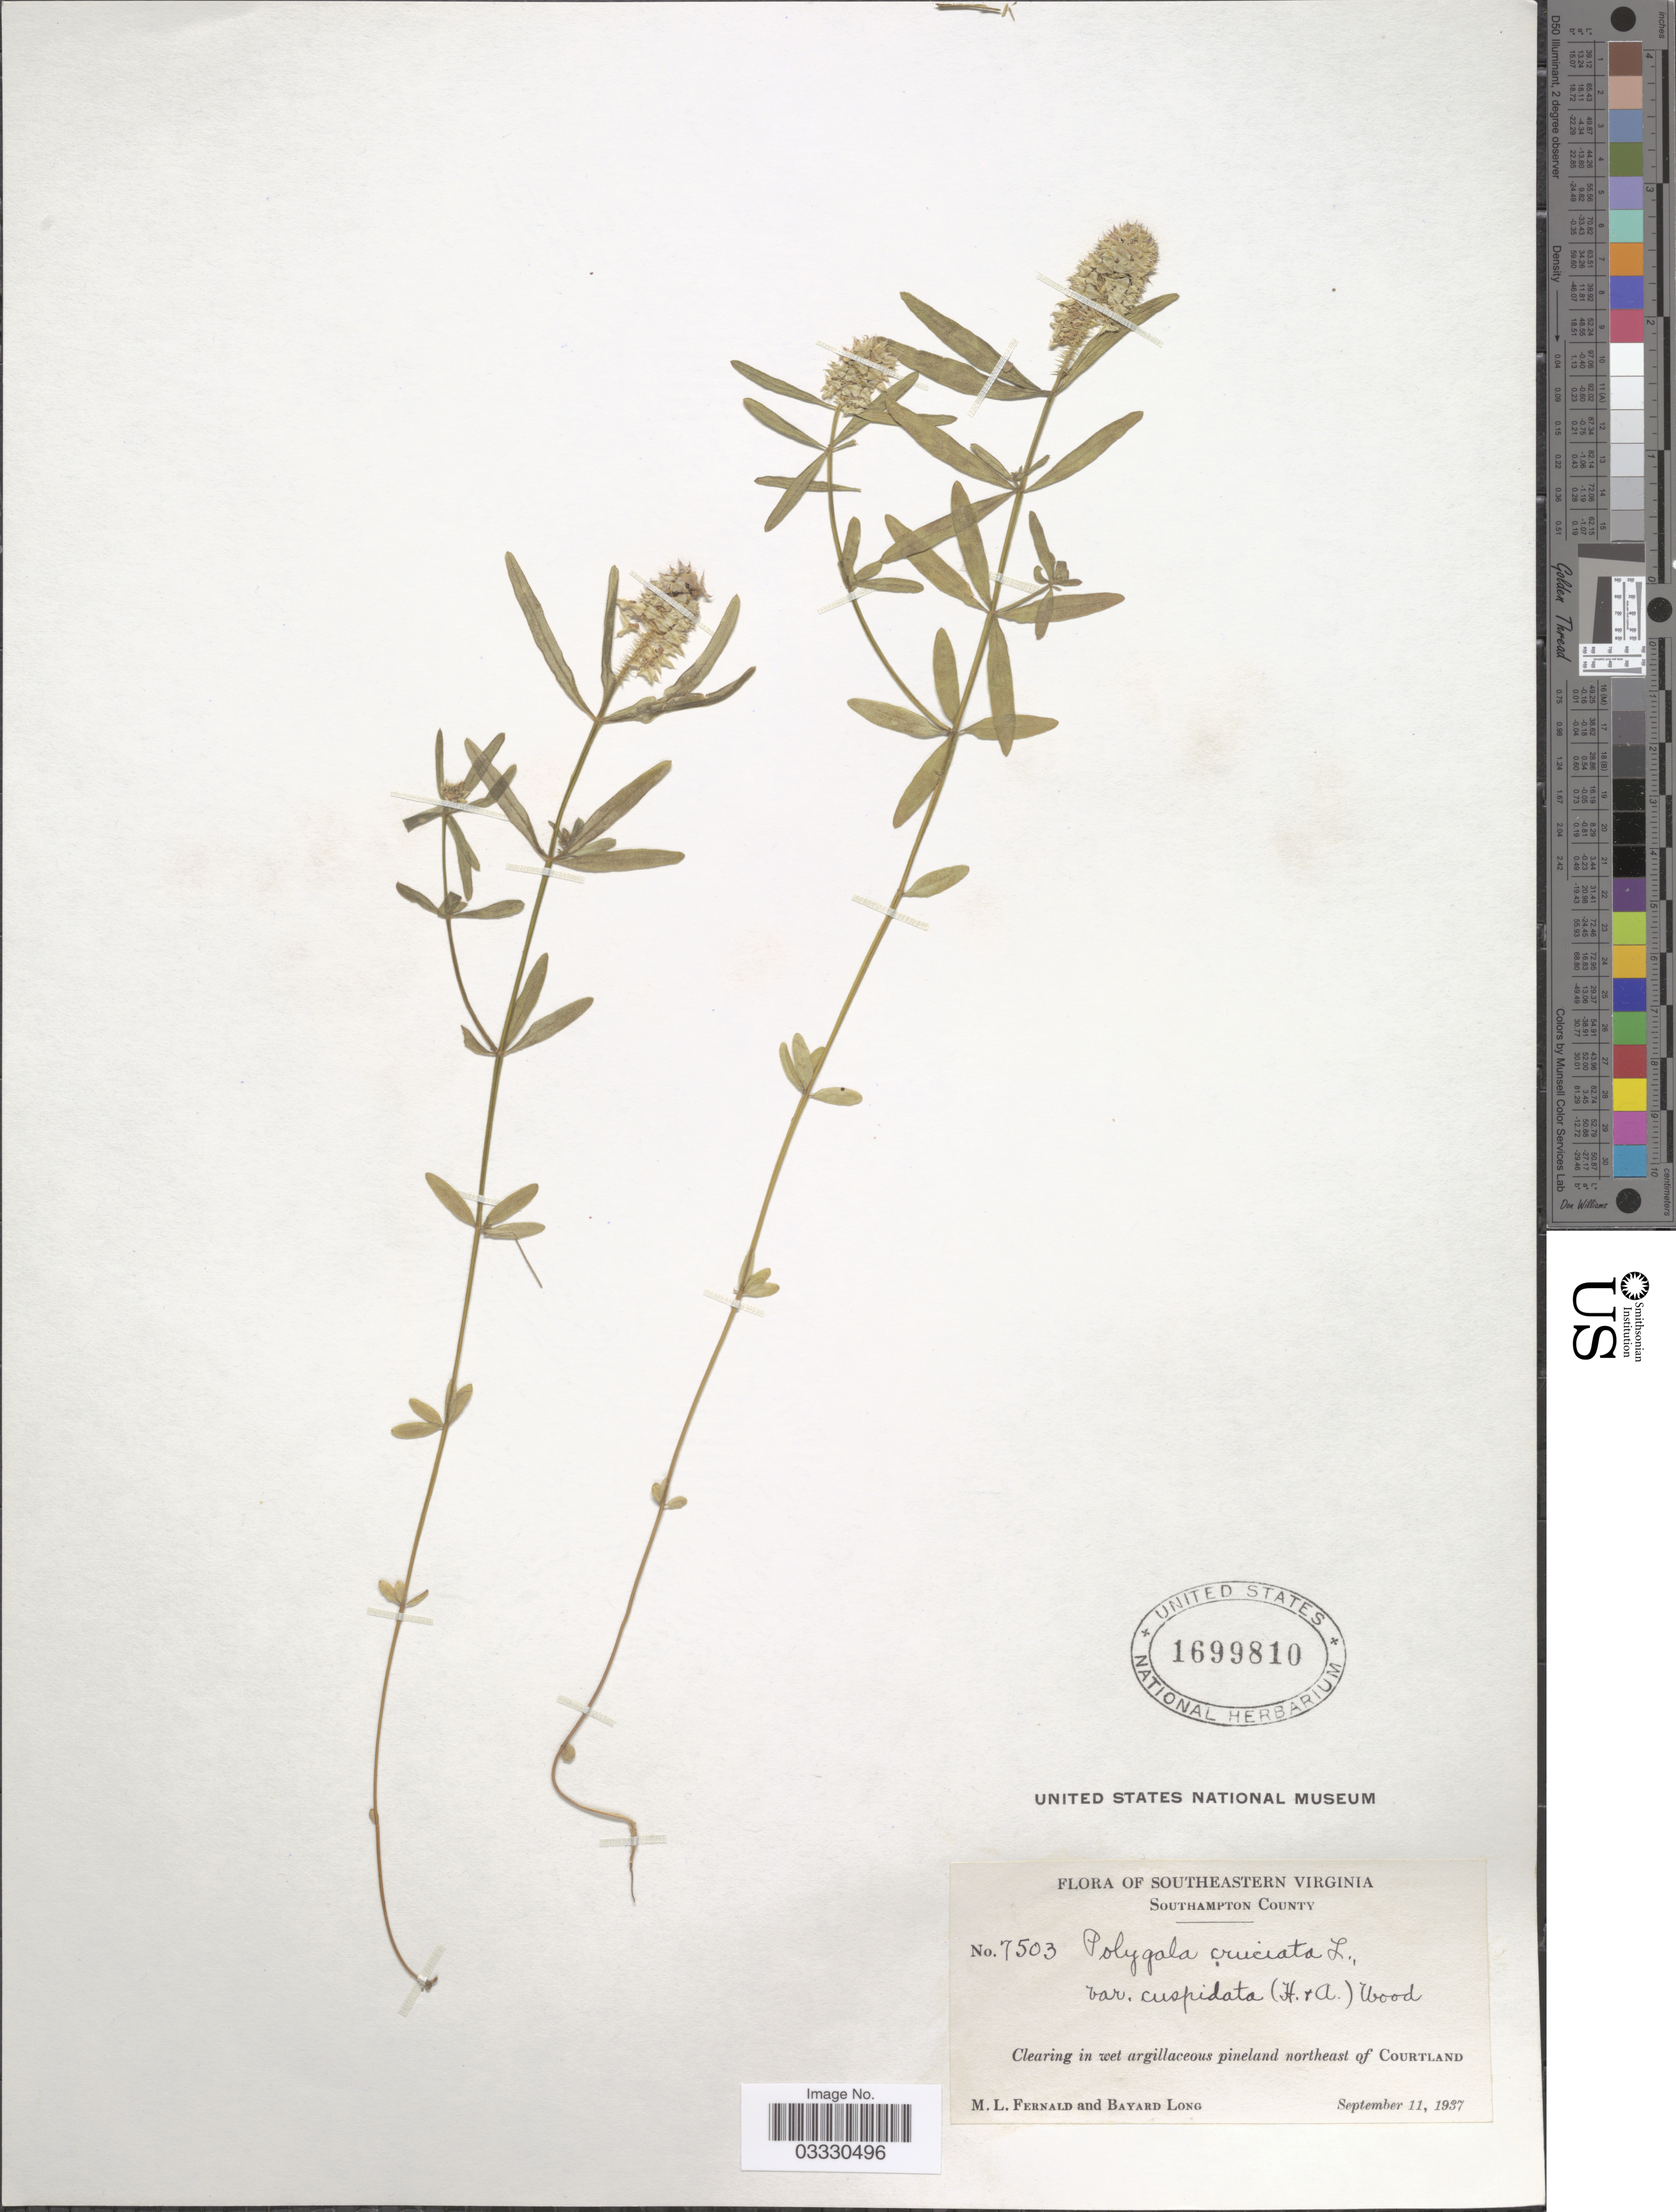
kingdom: Plantae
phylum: Tracheophyta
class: Magnoliopsida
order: Fabales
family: Polygalaceae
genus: Polygala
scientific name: Polygala cruciata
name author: L.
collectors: M. L. Fernald & B. Long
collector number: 7503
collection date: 1937-09-11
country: United States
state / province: Virginia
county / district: Southampton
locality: Southeastern Virginia. Southampton County. Clearing in wet argillaceous pineland northeast of Courtland.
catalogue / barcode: US 1699810